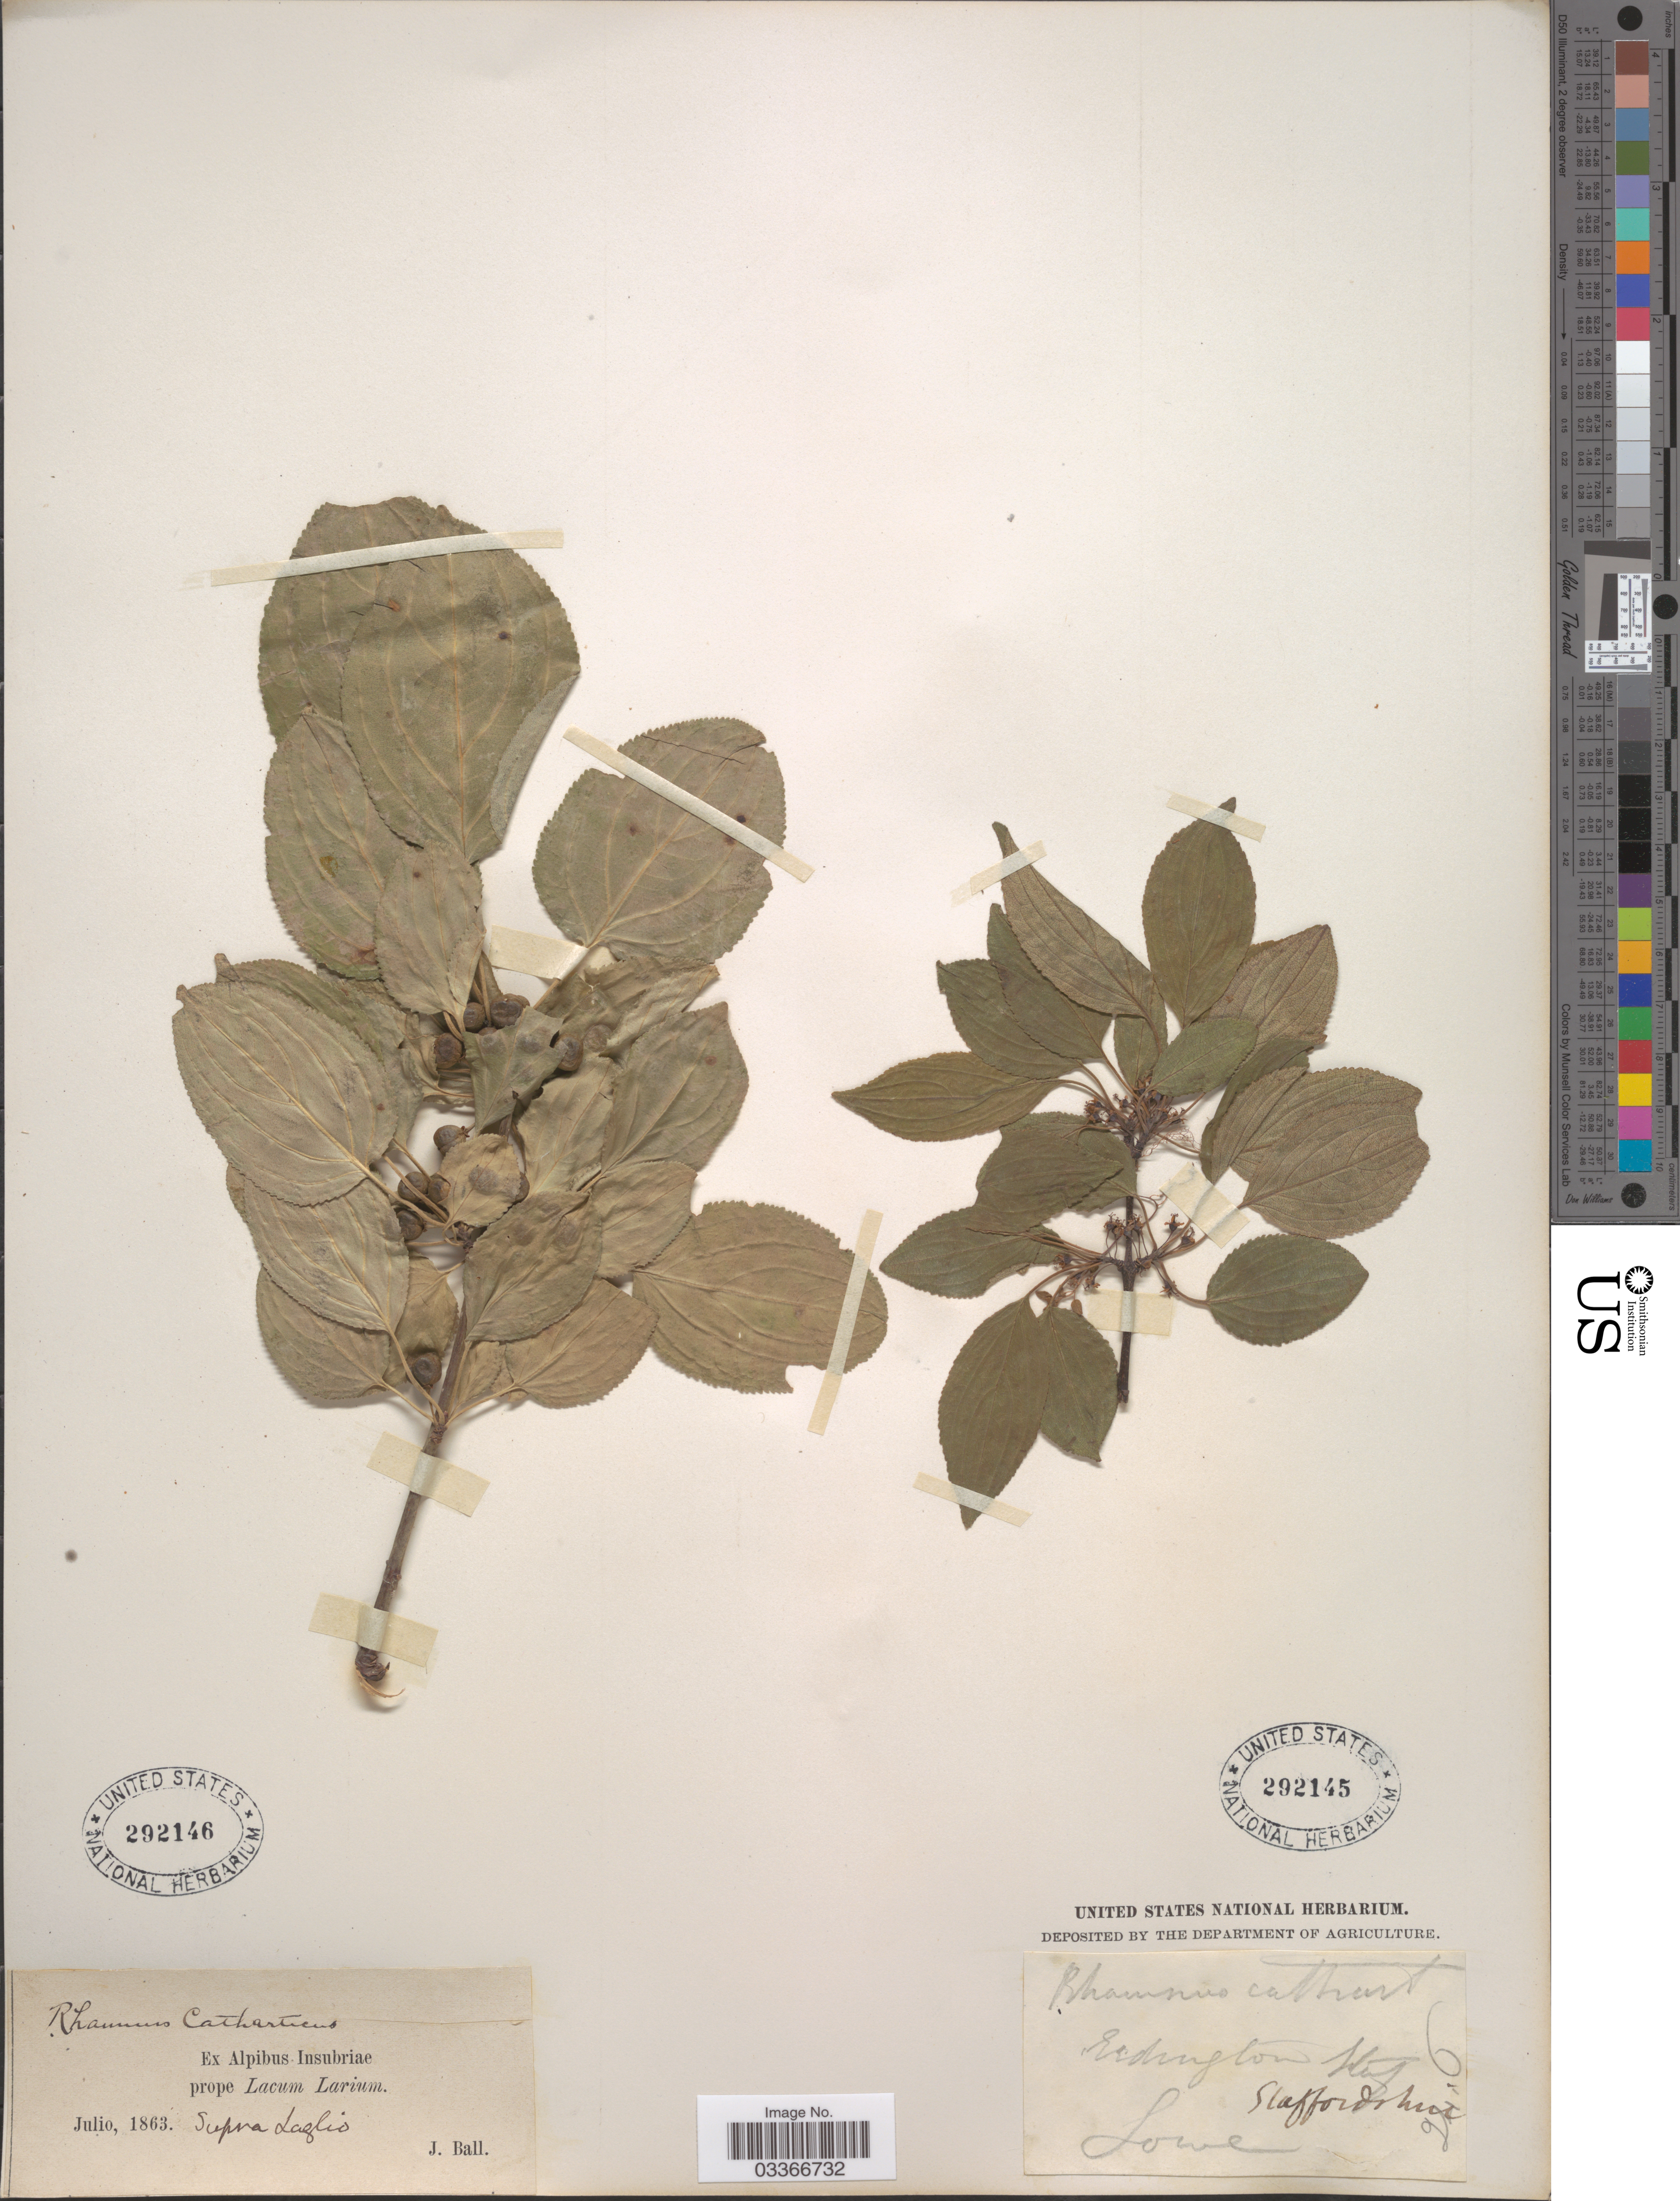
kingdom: Plantae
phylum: Tracheophyta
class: Magnoliopsida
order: Rosales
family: Rhamnaceae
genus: Rhamnus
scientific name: Rhamnus cathartica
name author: L.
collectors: J. Ball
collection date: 1863-07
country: Italy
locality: Ex Alpibus Insubriae prope Lacum Larium. Supra Laglio.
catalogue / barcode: US 292146-2